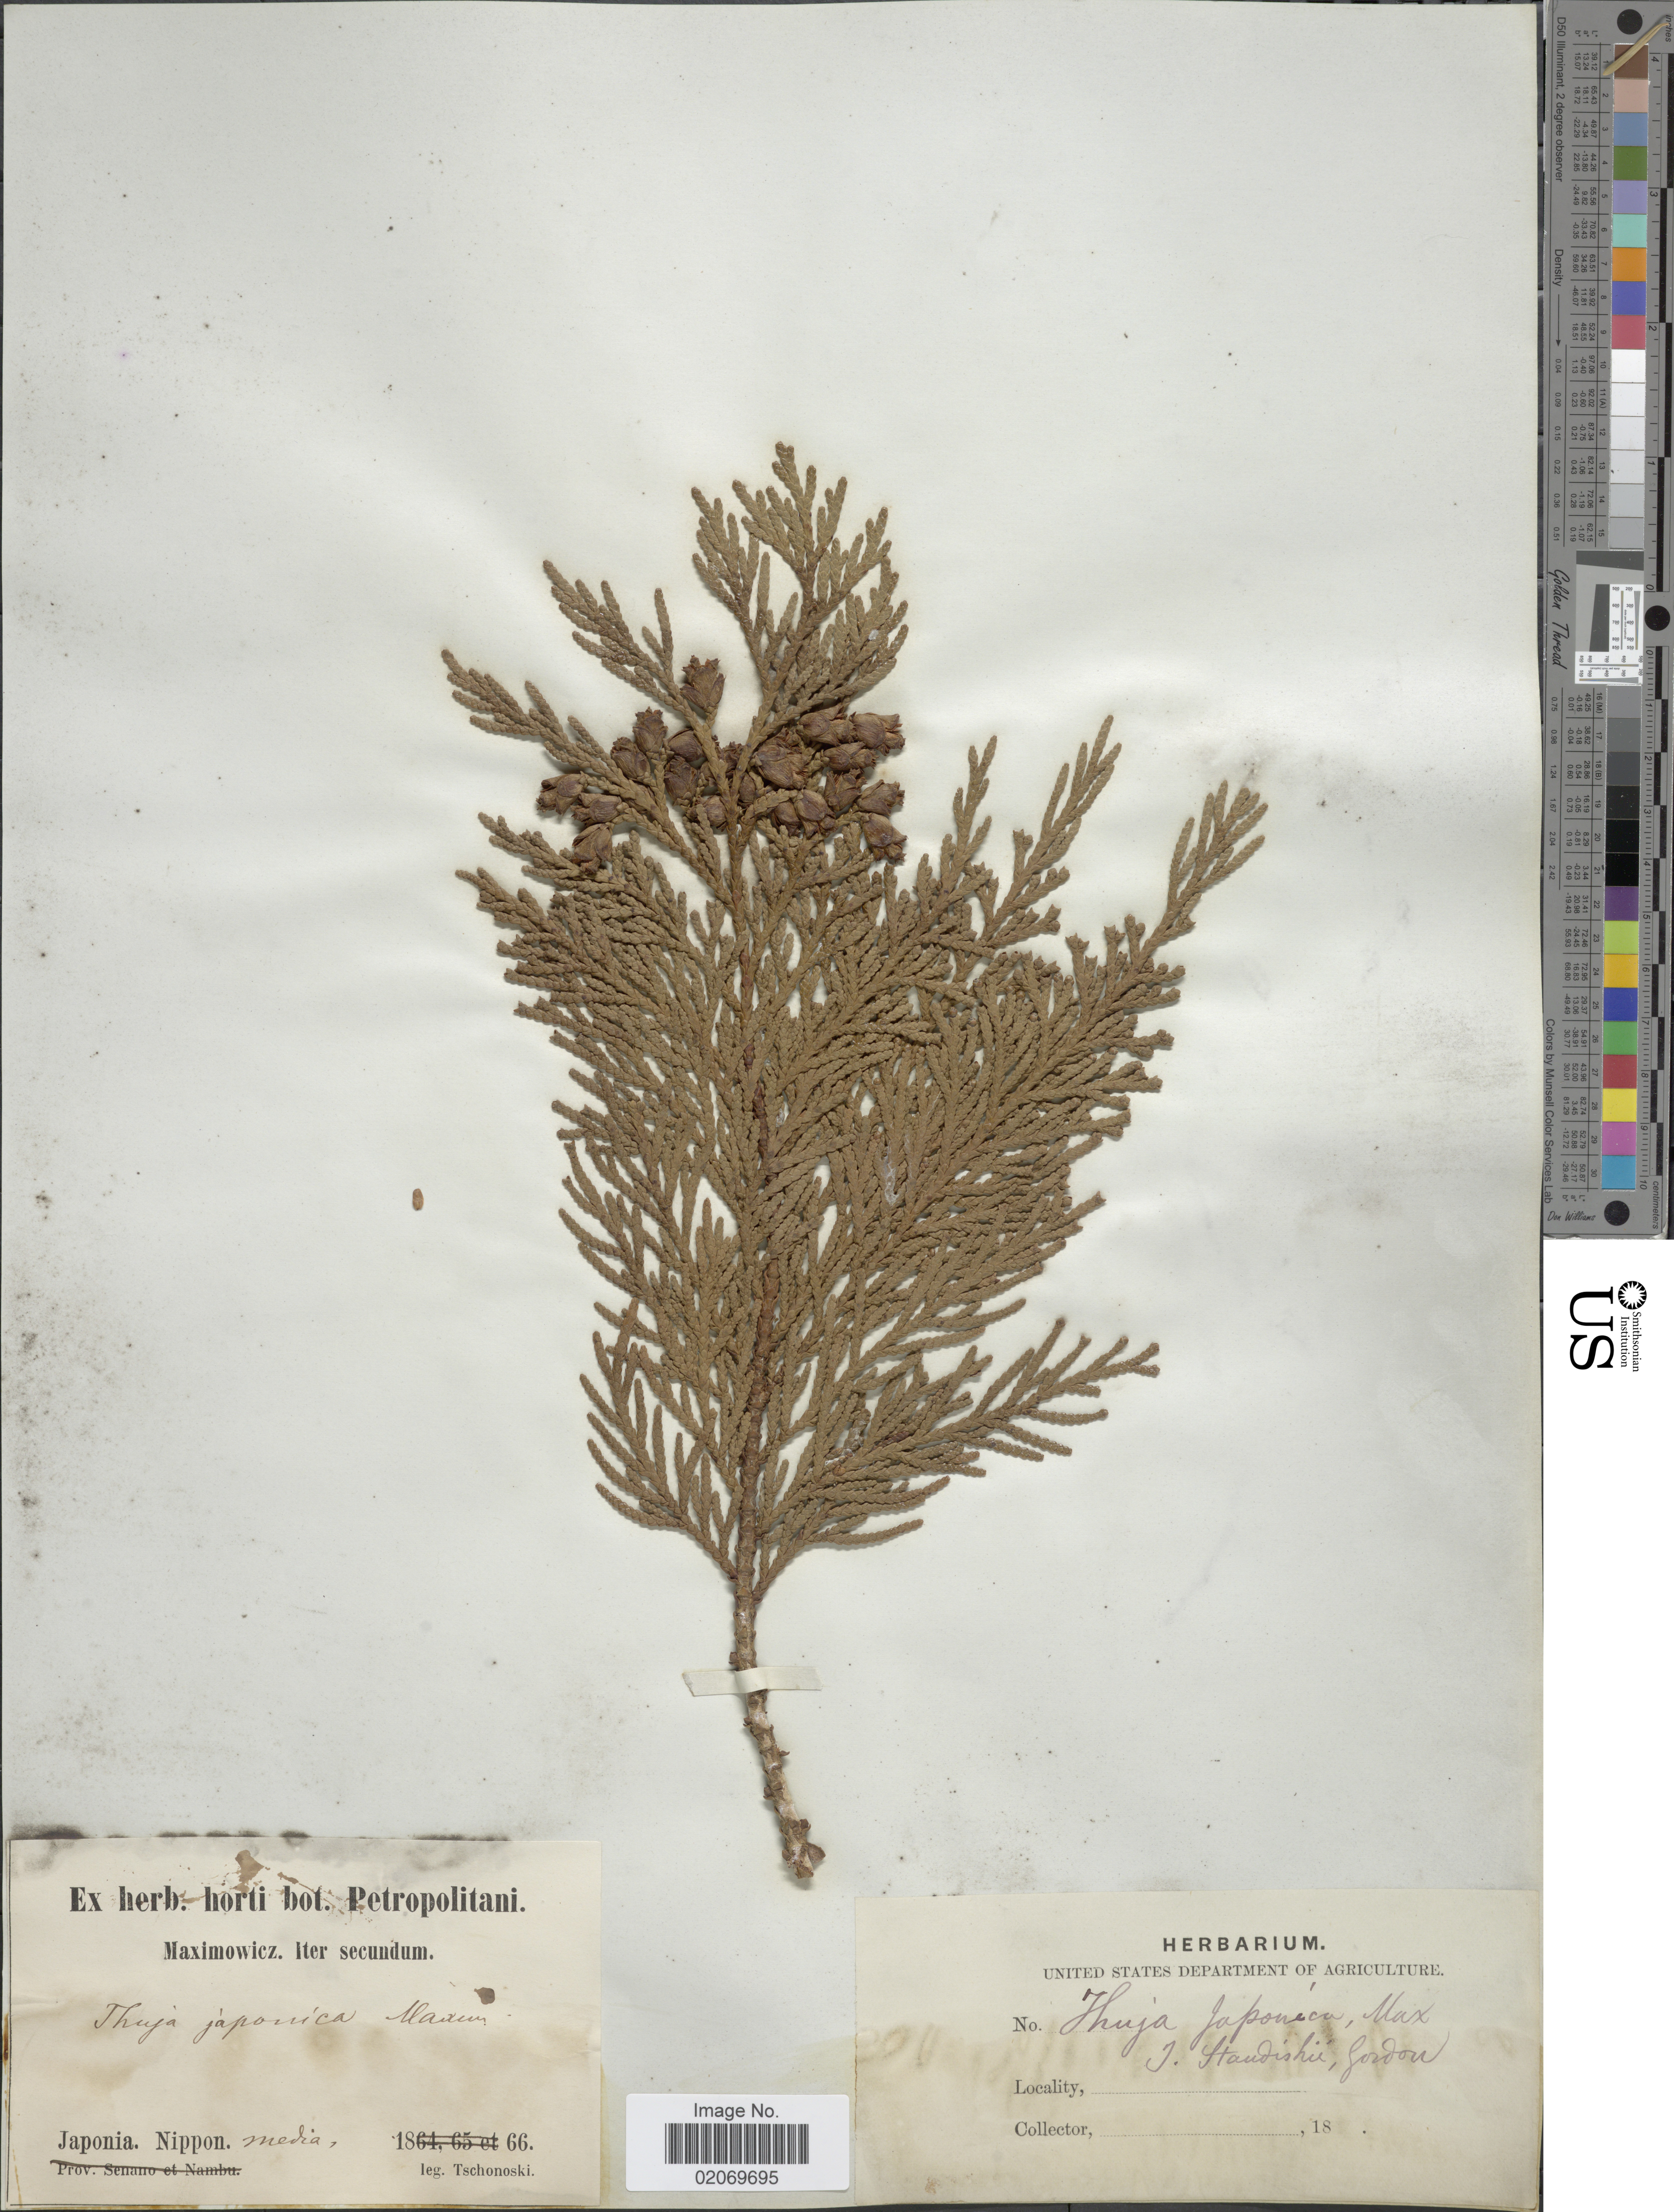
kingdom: Plantae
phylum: Tracheophyta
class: Pinopsida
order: Pinales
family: Cupressaceae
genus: Thuja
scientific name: Thuja japonica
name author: Maxim.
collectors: -. Tschonoski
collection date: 1866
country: Japan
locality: Nippon media